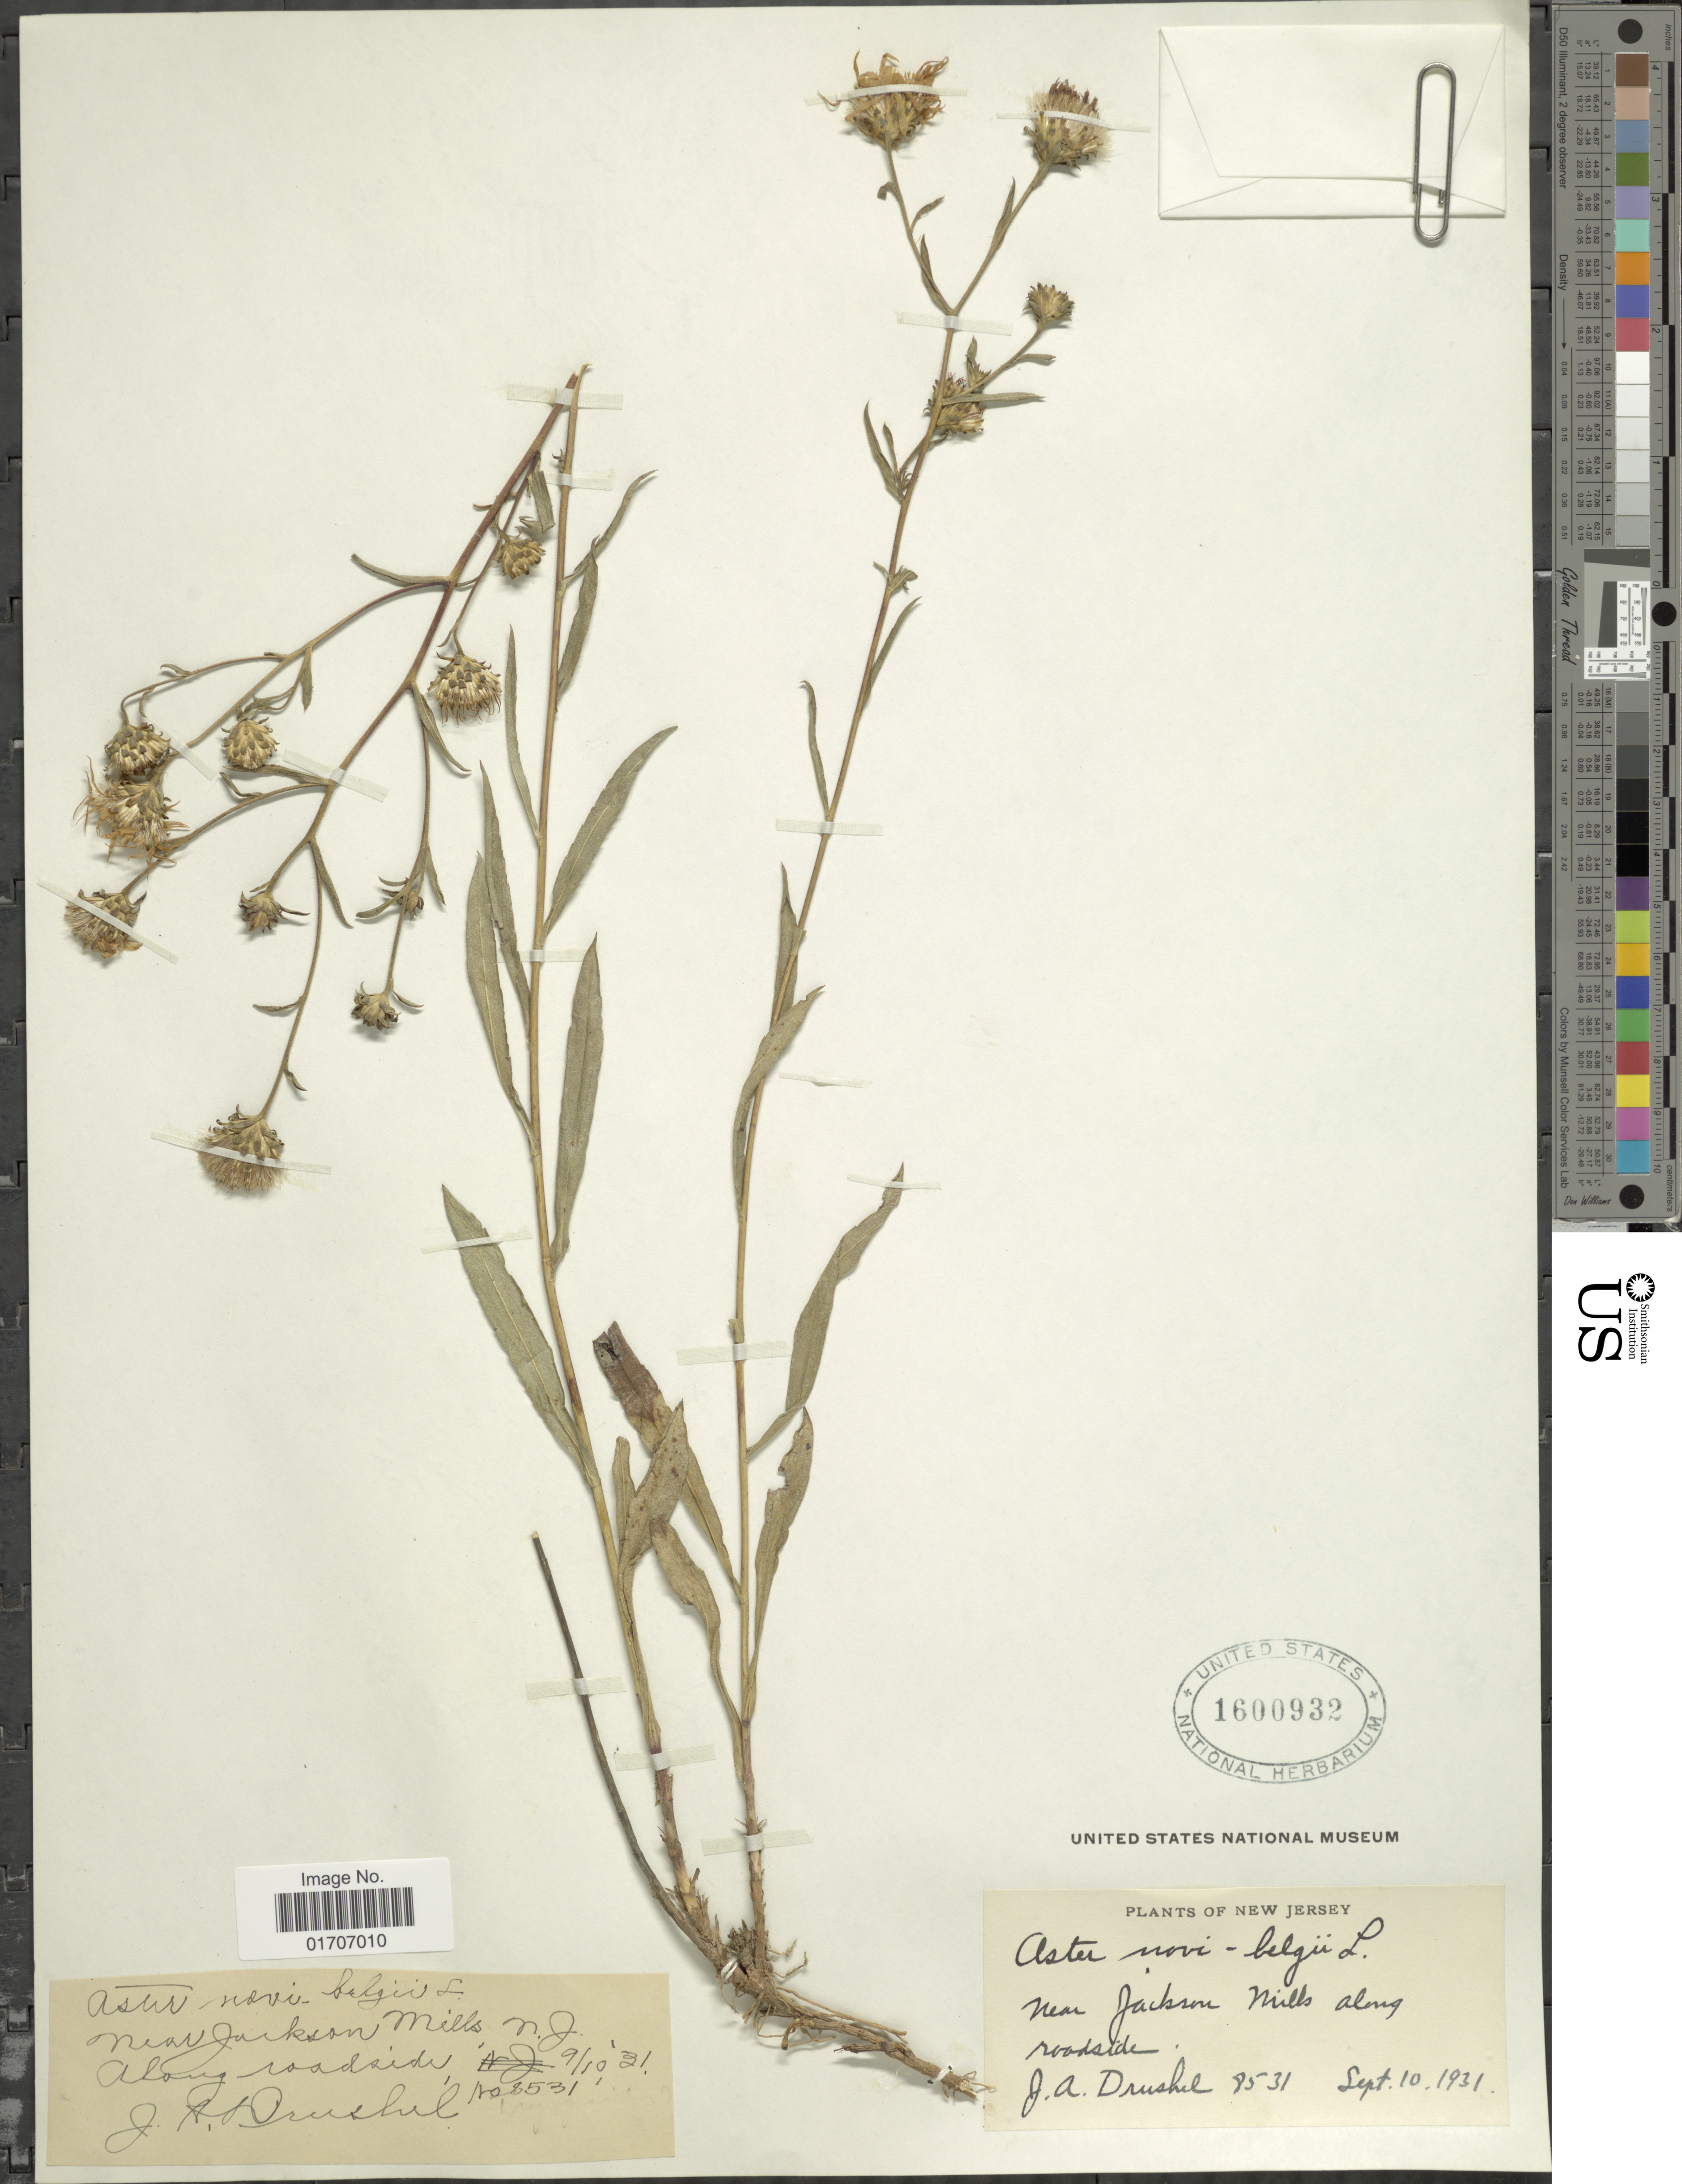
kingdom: Plantae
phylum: Tracheophyta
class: Magnoliopsida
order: Asterales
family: Asteraceae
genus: Eurybia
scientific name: Eurybia spectabilis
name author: (Aiton) G.L. Nesom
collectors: J. A. Drushel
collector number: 9531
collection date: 1931-09-10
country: United States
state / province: New Jersey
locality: Near Jackson Mills along roadside.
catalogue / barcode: US 1600932